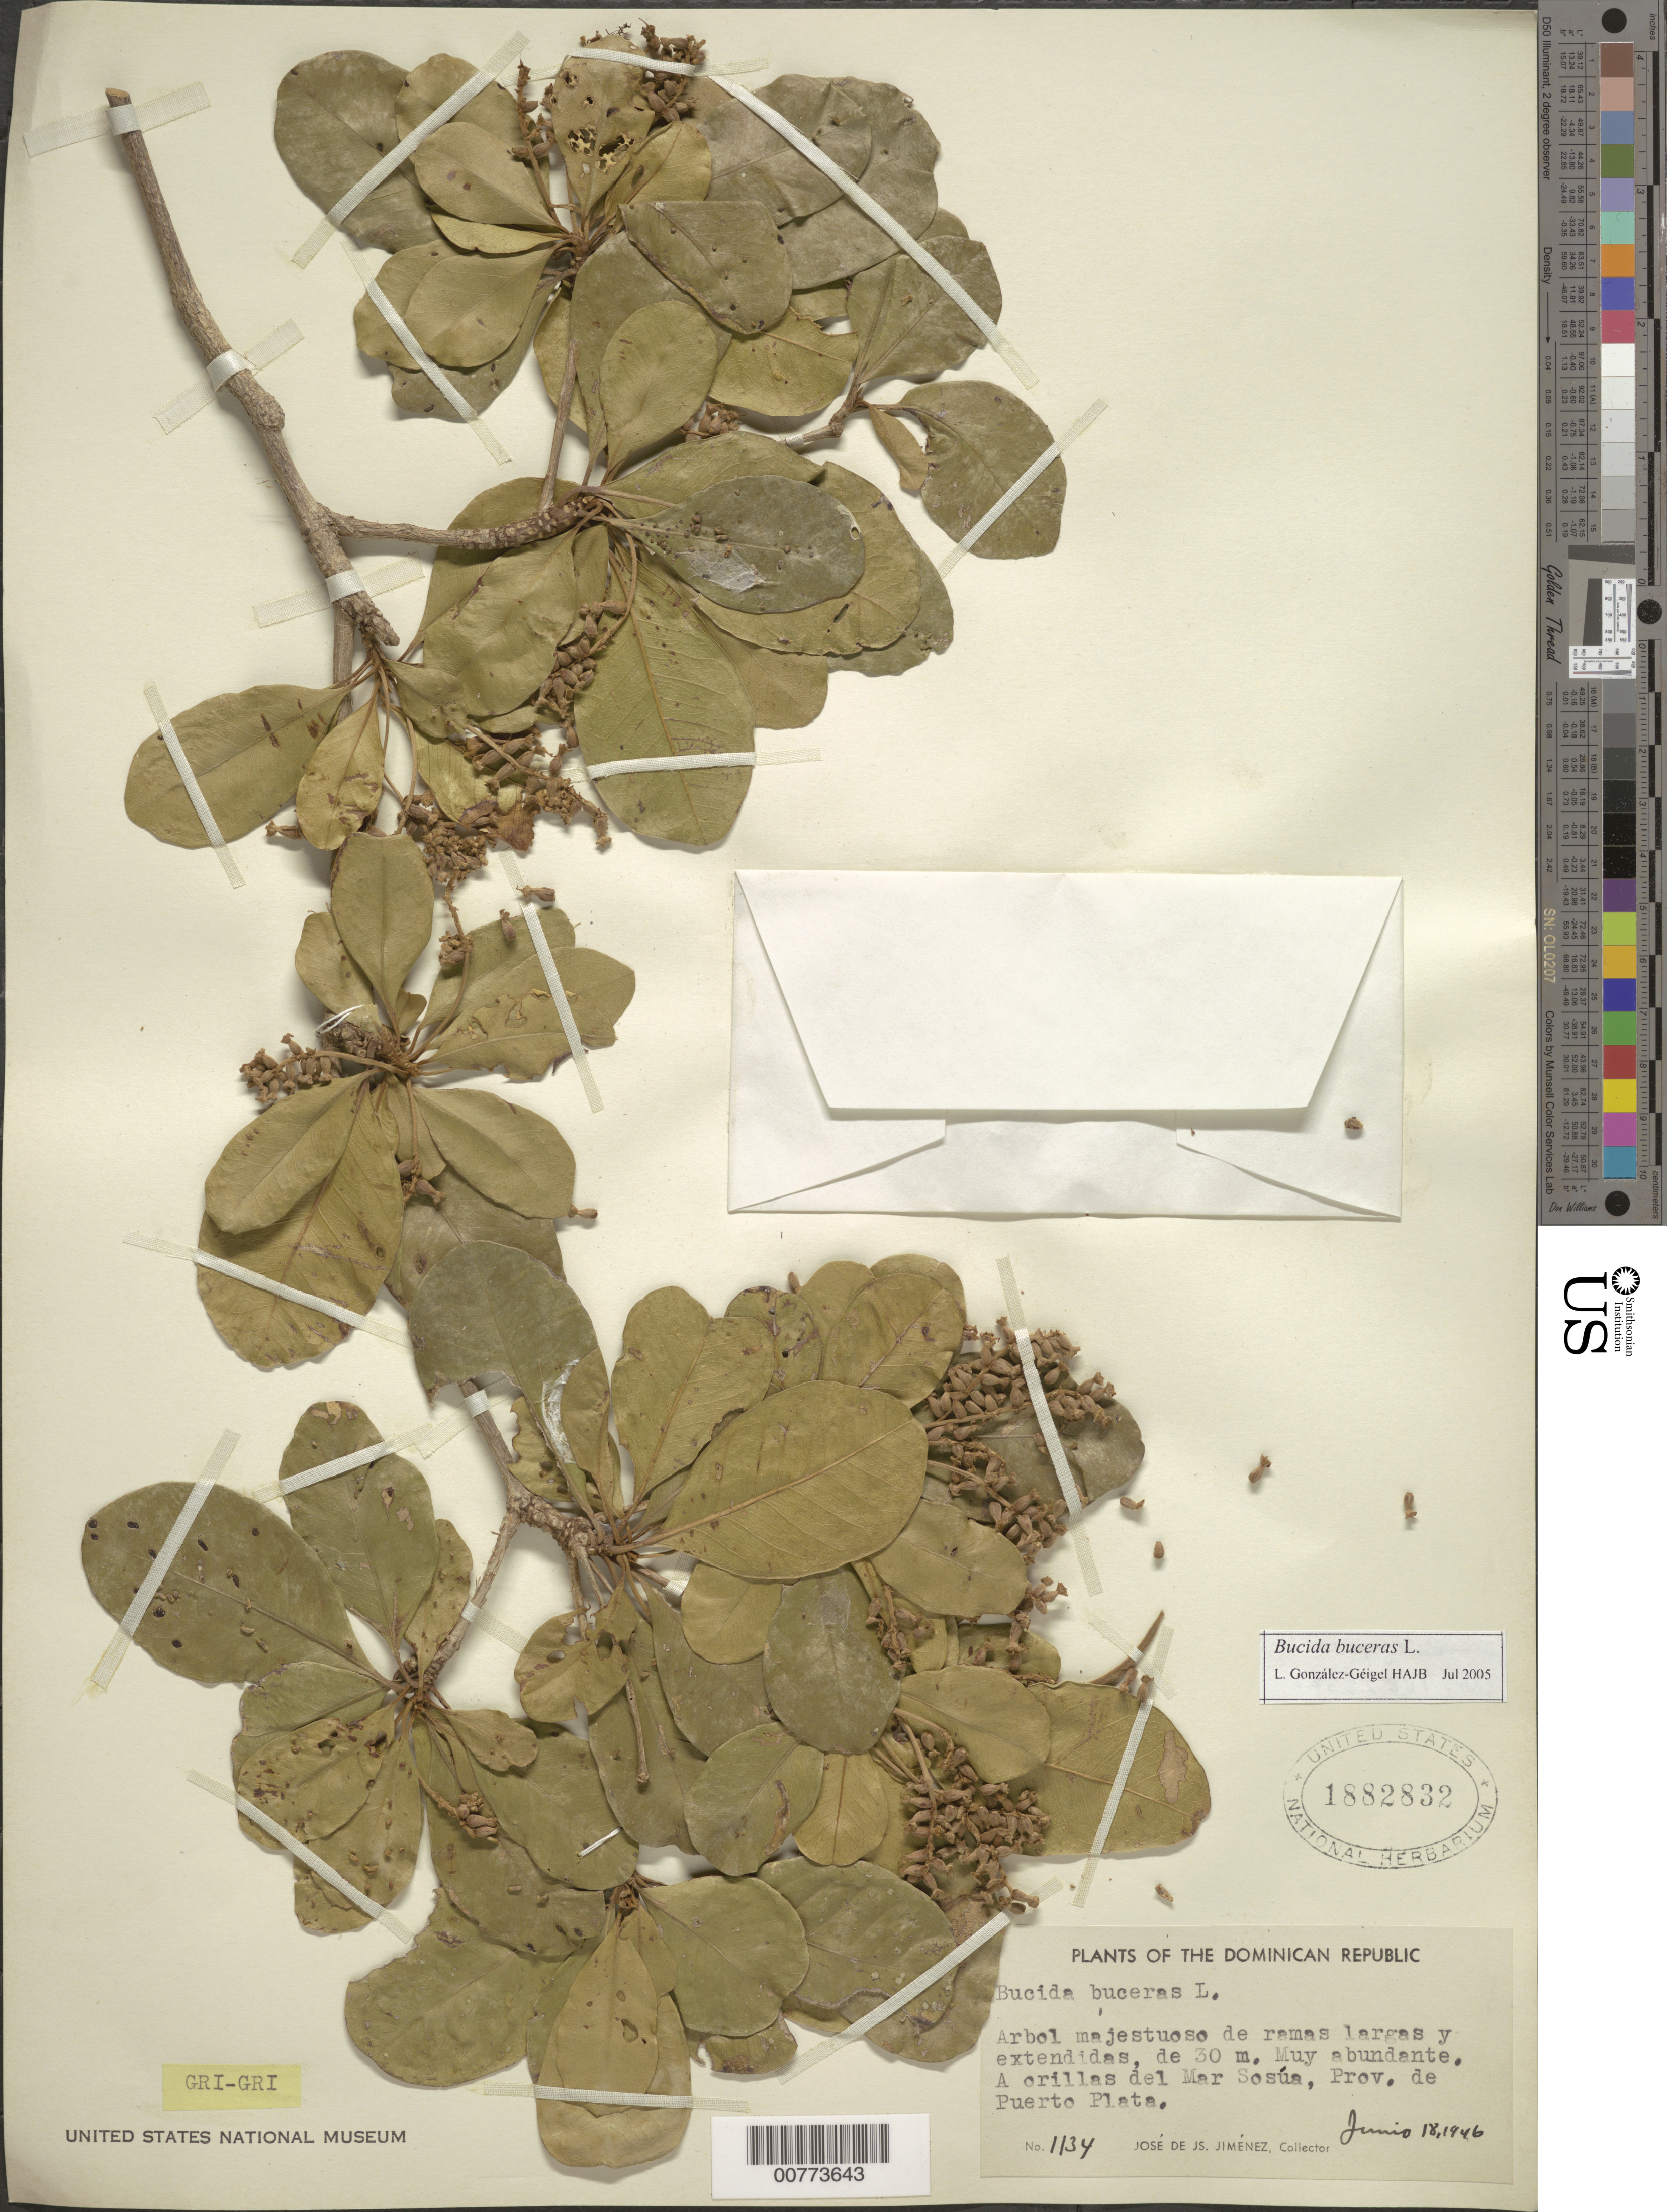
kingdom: Plantae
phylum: Tracheophyta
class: Magnoliopsida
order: Myrtales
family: Combretaceae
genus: Terminalia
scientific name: Terminalia buceras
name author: (L.) C. Wright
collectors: J. J. Jiménez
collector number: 1134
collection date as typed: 18 Jun 1946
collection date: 1946-06-18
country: Dominican Republic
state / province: Puerto Plata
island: Hispaniola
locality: Shores of Mar Sosúa.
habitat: Shores.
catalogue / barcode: US 1882832